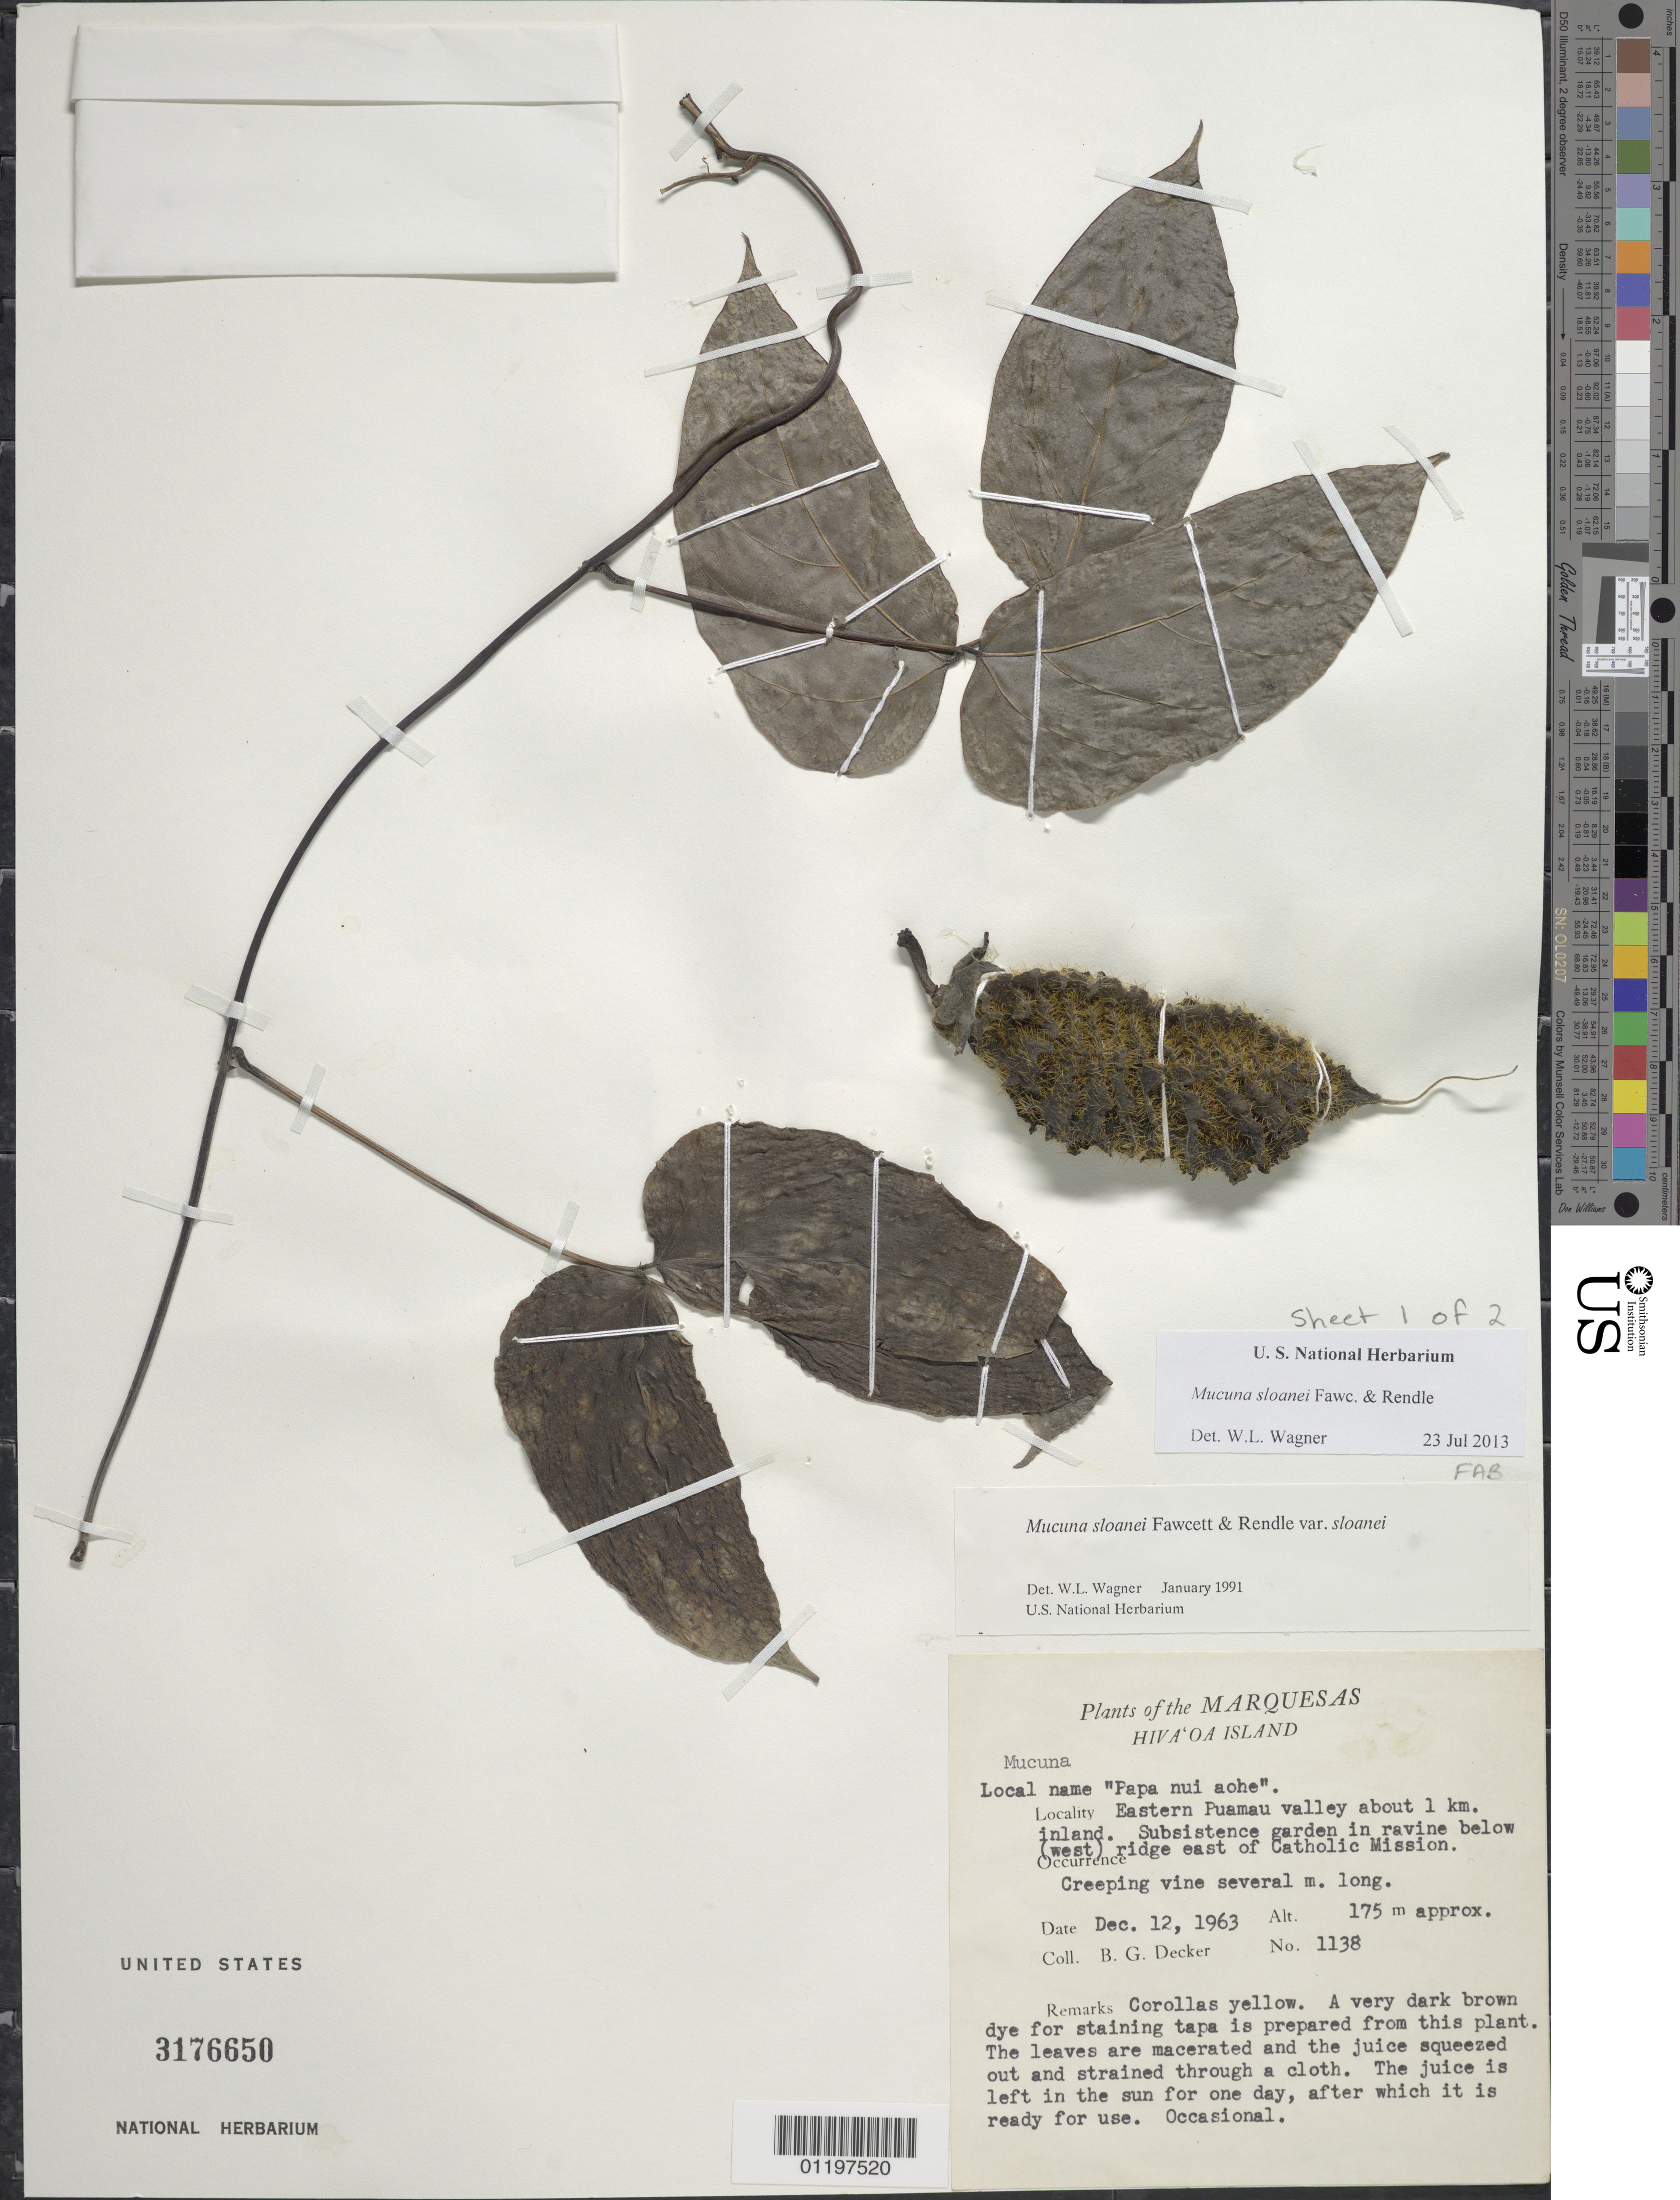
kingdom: Plantae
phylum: Tracheophyta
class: Magnoliopsida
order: Fabales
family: Fabaceae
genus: Mucuna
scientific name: Mucuna sloanei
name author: Fawc. & Rendle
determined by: Wagner, W. L., (BOT), Smithsonian Institution - National Museum of Natural History (UNITED STATES)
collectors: B. G. Decker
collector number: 1138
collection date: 1963-12-12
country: French Polynesia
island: Hiva Oa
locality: E Puamau Valley, about 1 km inland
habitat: Subsistence garden in ravine below west ridge east of Catholic Mission. Occasional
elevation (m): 175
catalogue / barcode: US 3176650